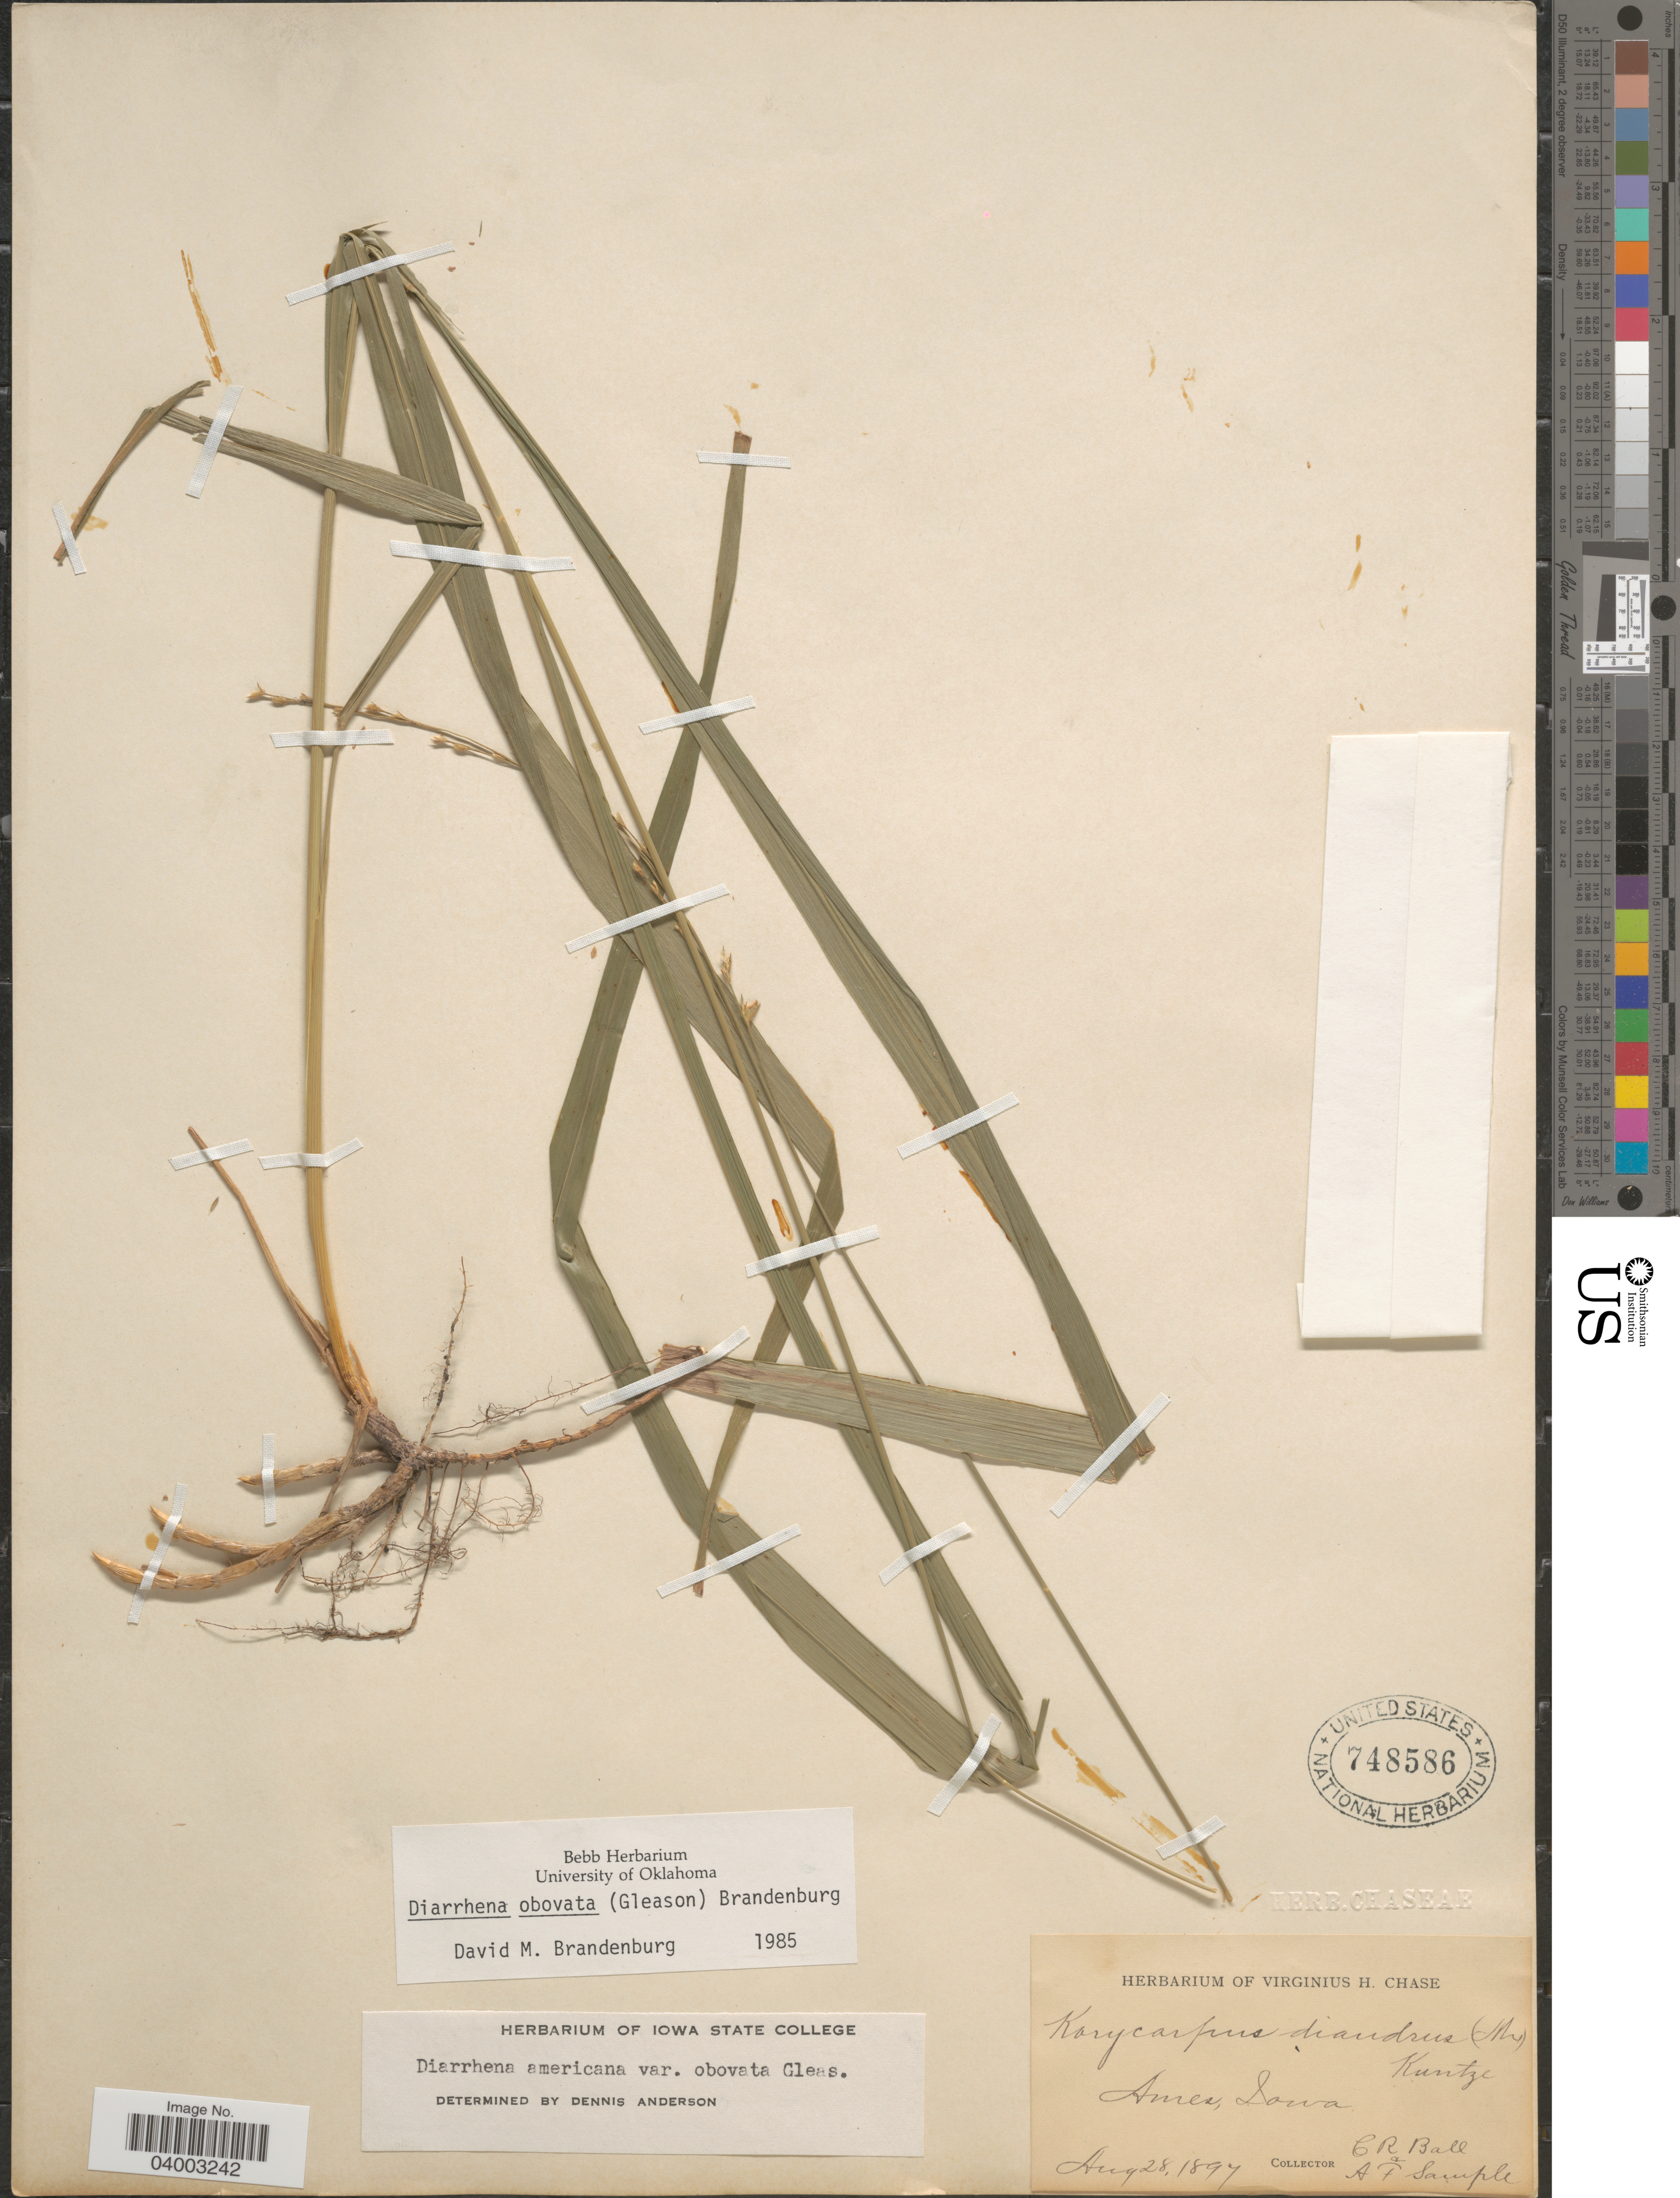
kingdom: Plantae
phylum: Tracheophyta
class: Liliopsida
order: Poales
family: Poaceae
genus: Diarrhena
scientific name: Diarrhena obovata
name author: (Gleason) Brandenburg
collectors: C. R. Ball & A. Sample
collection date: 1897-08-28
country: United States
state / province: Iowa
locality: Ames.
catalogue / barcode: US 748586